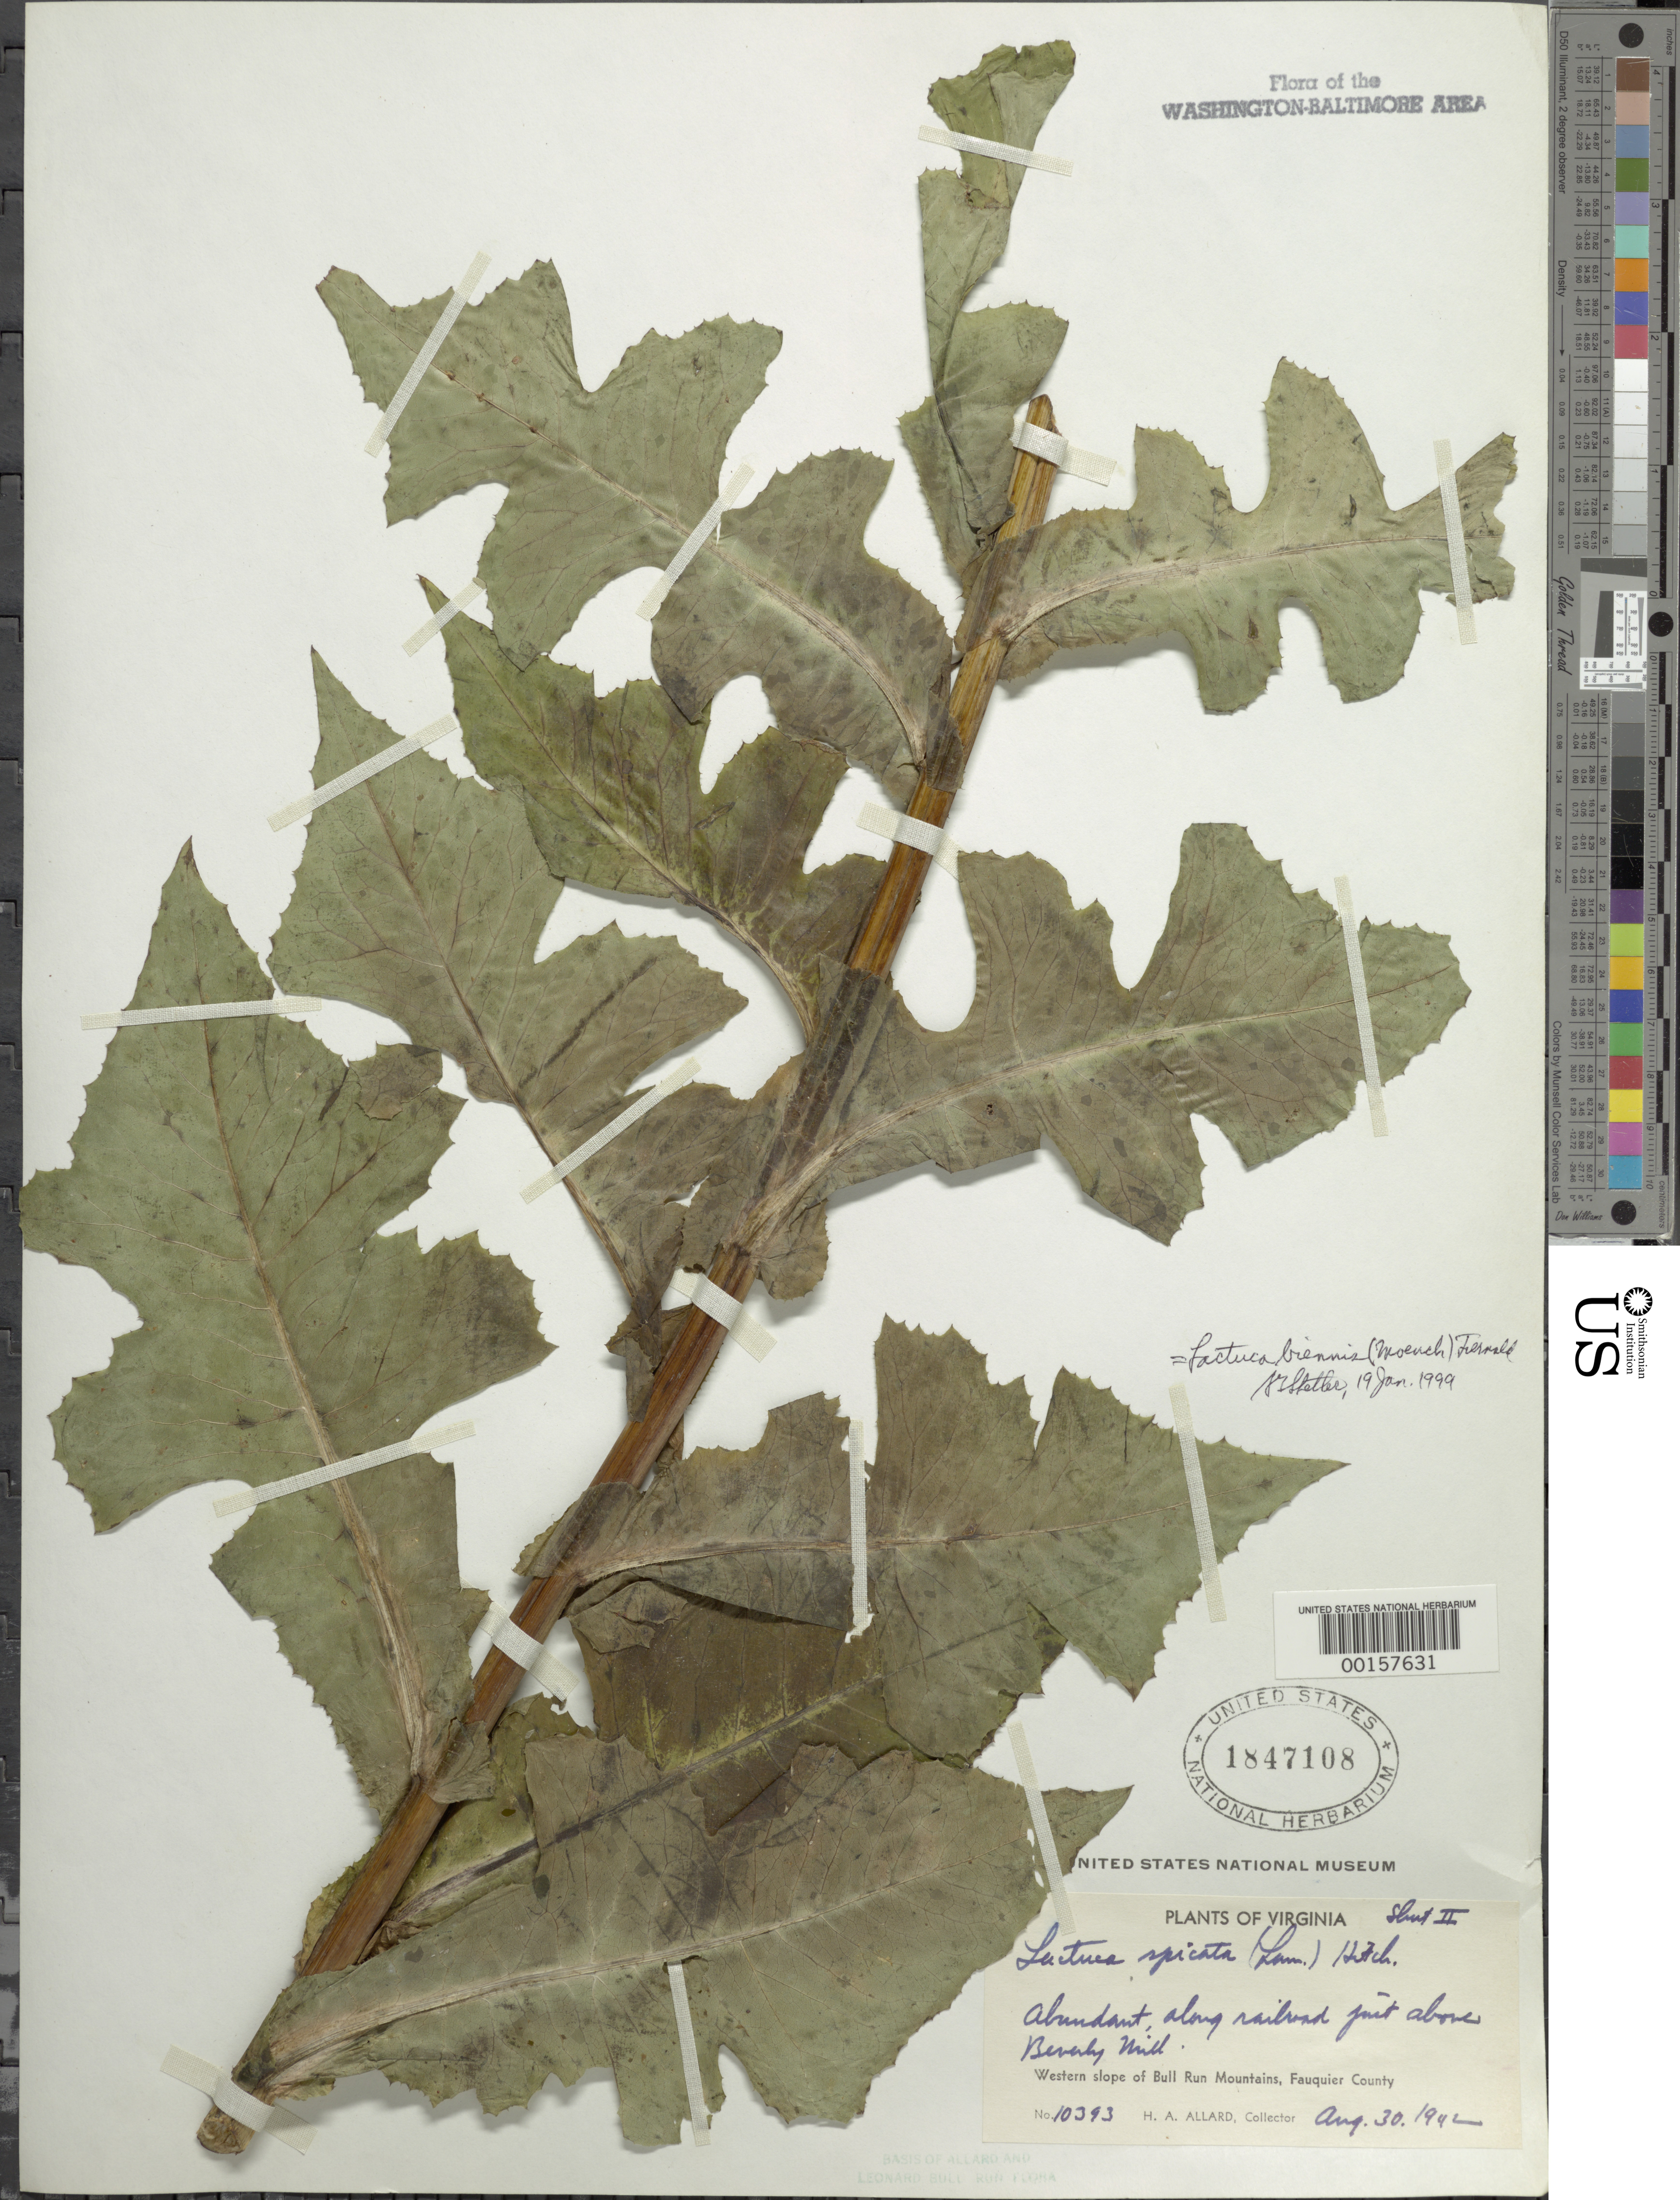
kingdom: Plantae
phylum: Tracheophyta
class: Magnoliopsida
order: Asterales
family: Asteraceae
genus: Lactuca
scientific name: Lactuca biennis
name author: (Moench) Fernald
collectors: H. A. Allard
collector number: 10393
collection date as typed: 30 Aug 1942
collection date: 1942-08-30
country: United States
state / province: Virginia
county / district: Fauquier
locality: Above Beverley Mill western slope of Bull Run Mountains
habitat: Railroad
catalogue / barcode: US 1847108